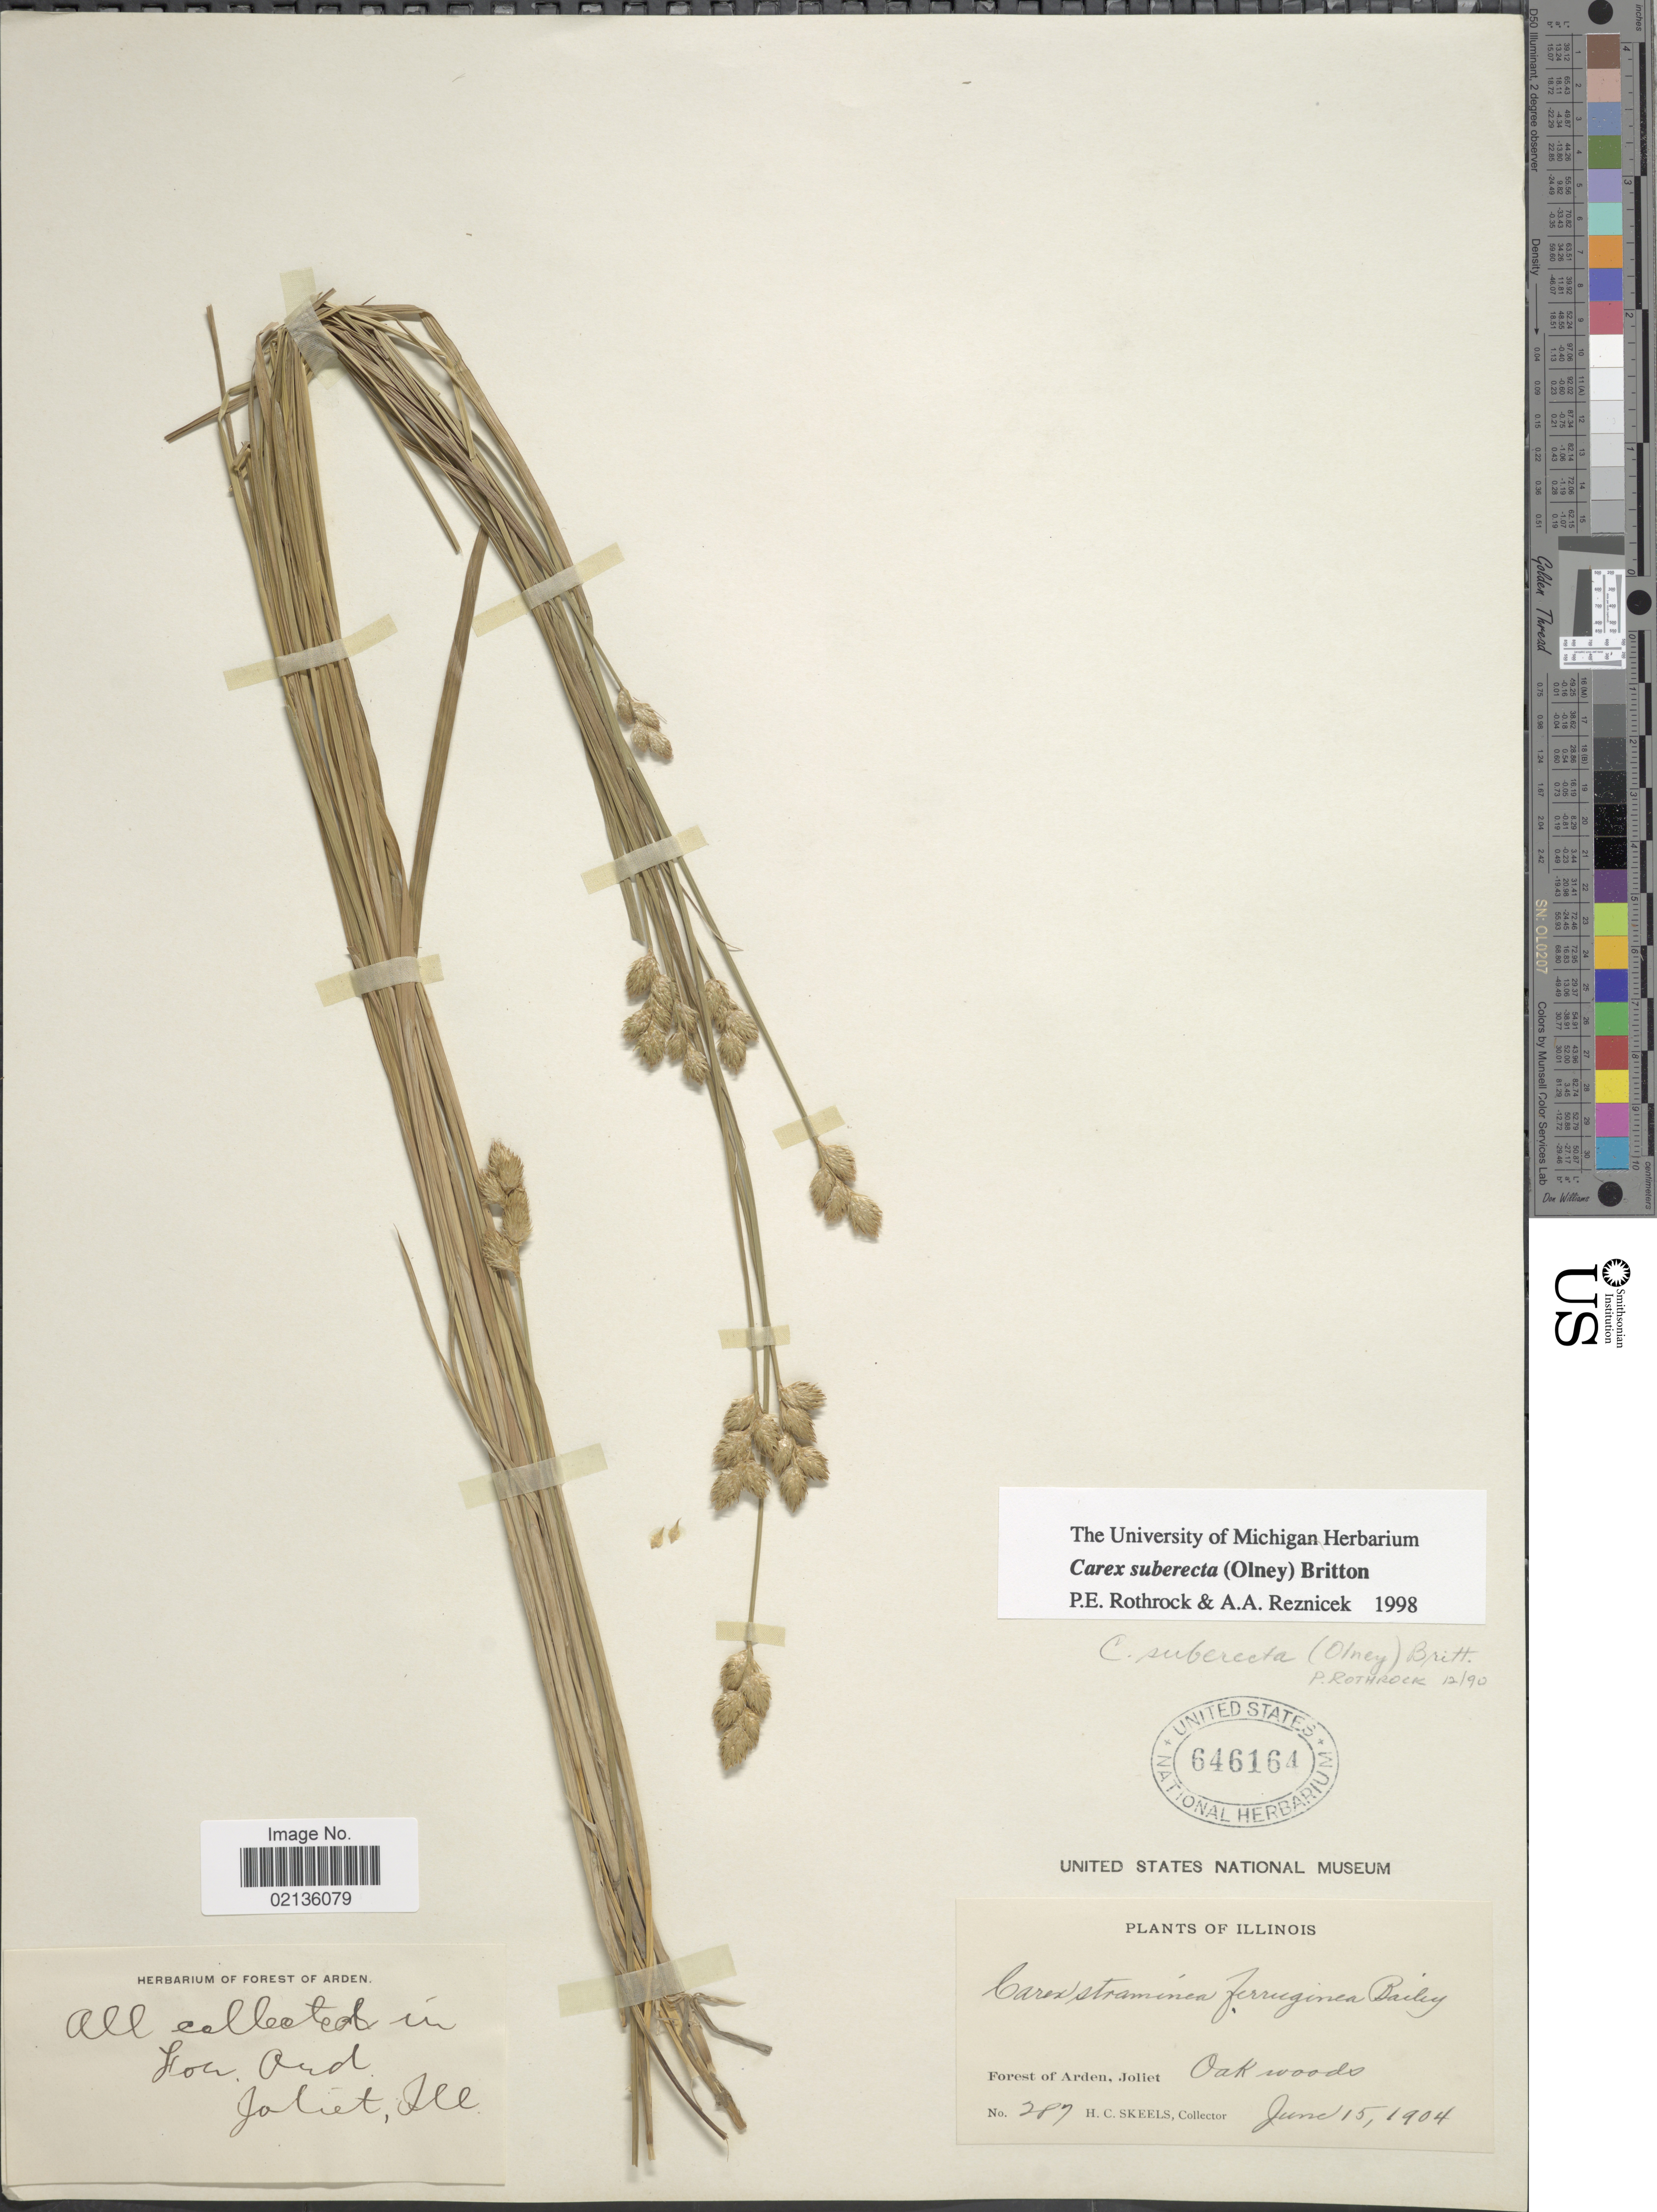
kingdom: Plantae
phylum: Tracheophyta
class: Liliopsida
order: Poales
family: Cyperaceae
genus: Carex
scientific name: Carex suberecta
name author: (Olney) Britton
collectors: H. Skeels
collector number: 287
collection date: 1904-06-15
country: United States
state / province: Illinois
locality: Forest of Arden, Joliet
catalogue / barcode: US 646164